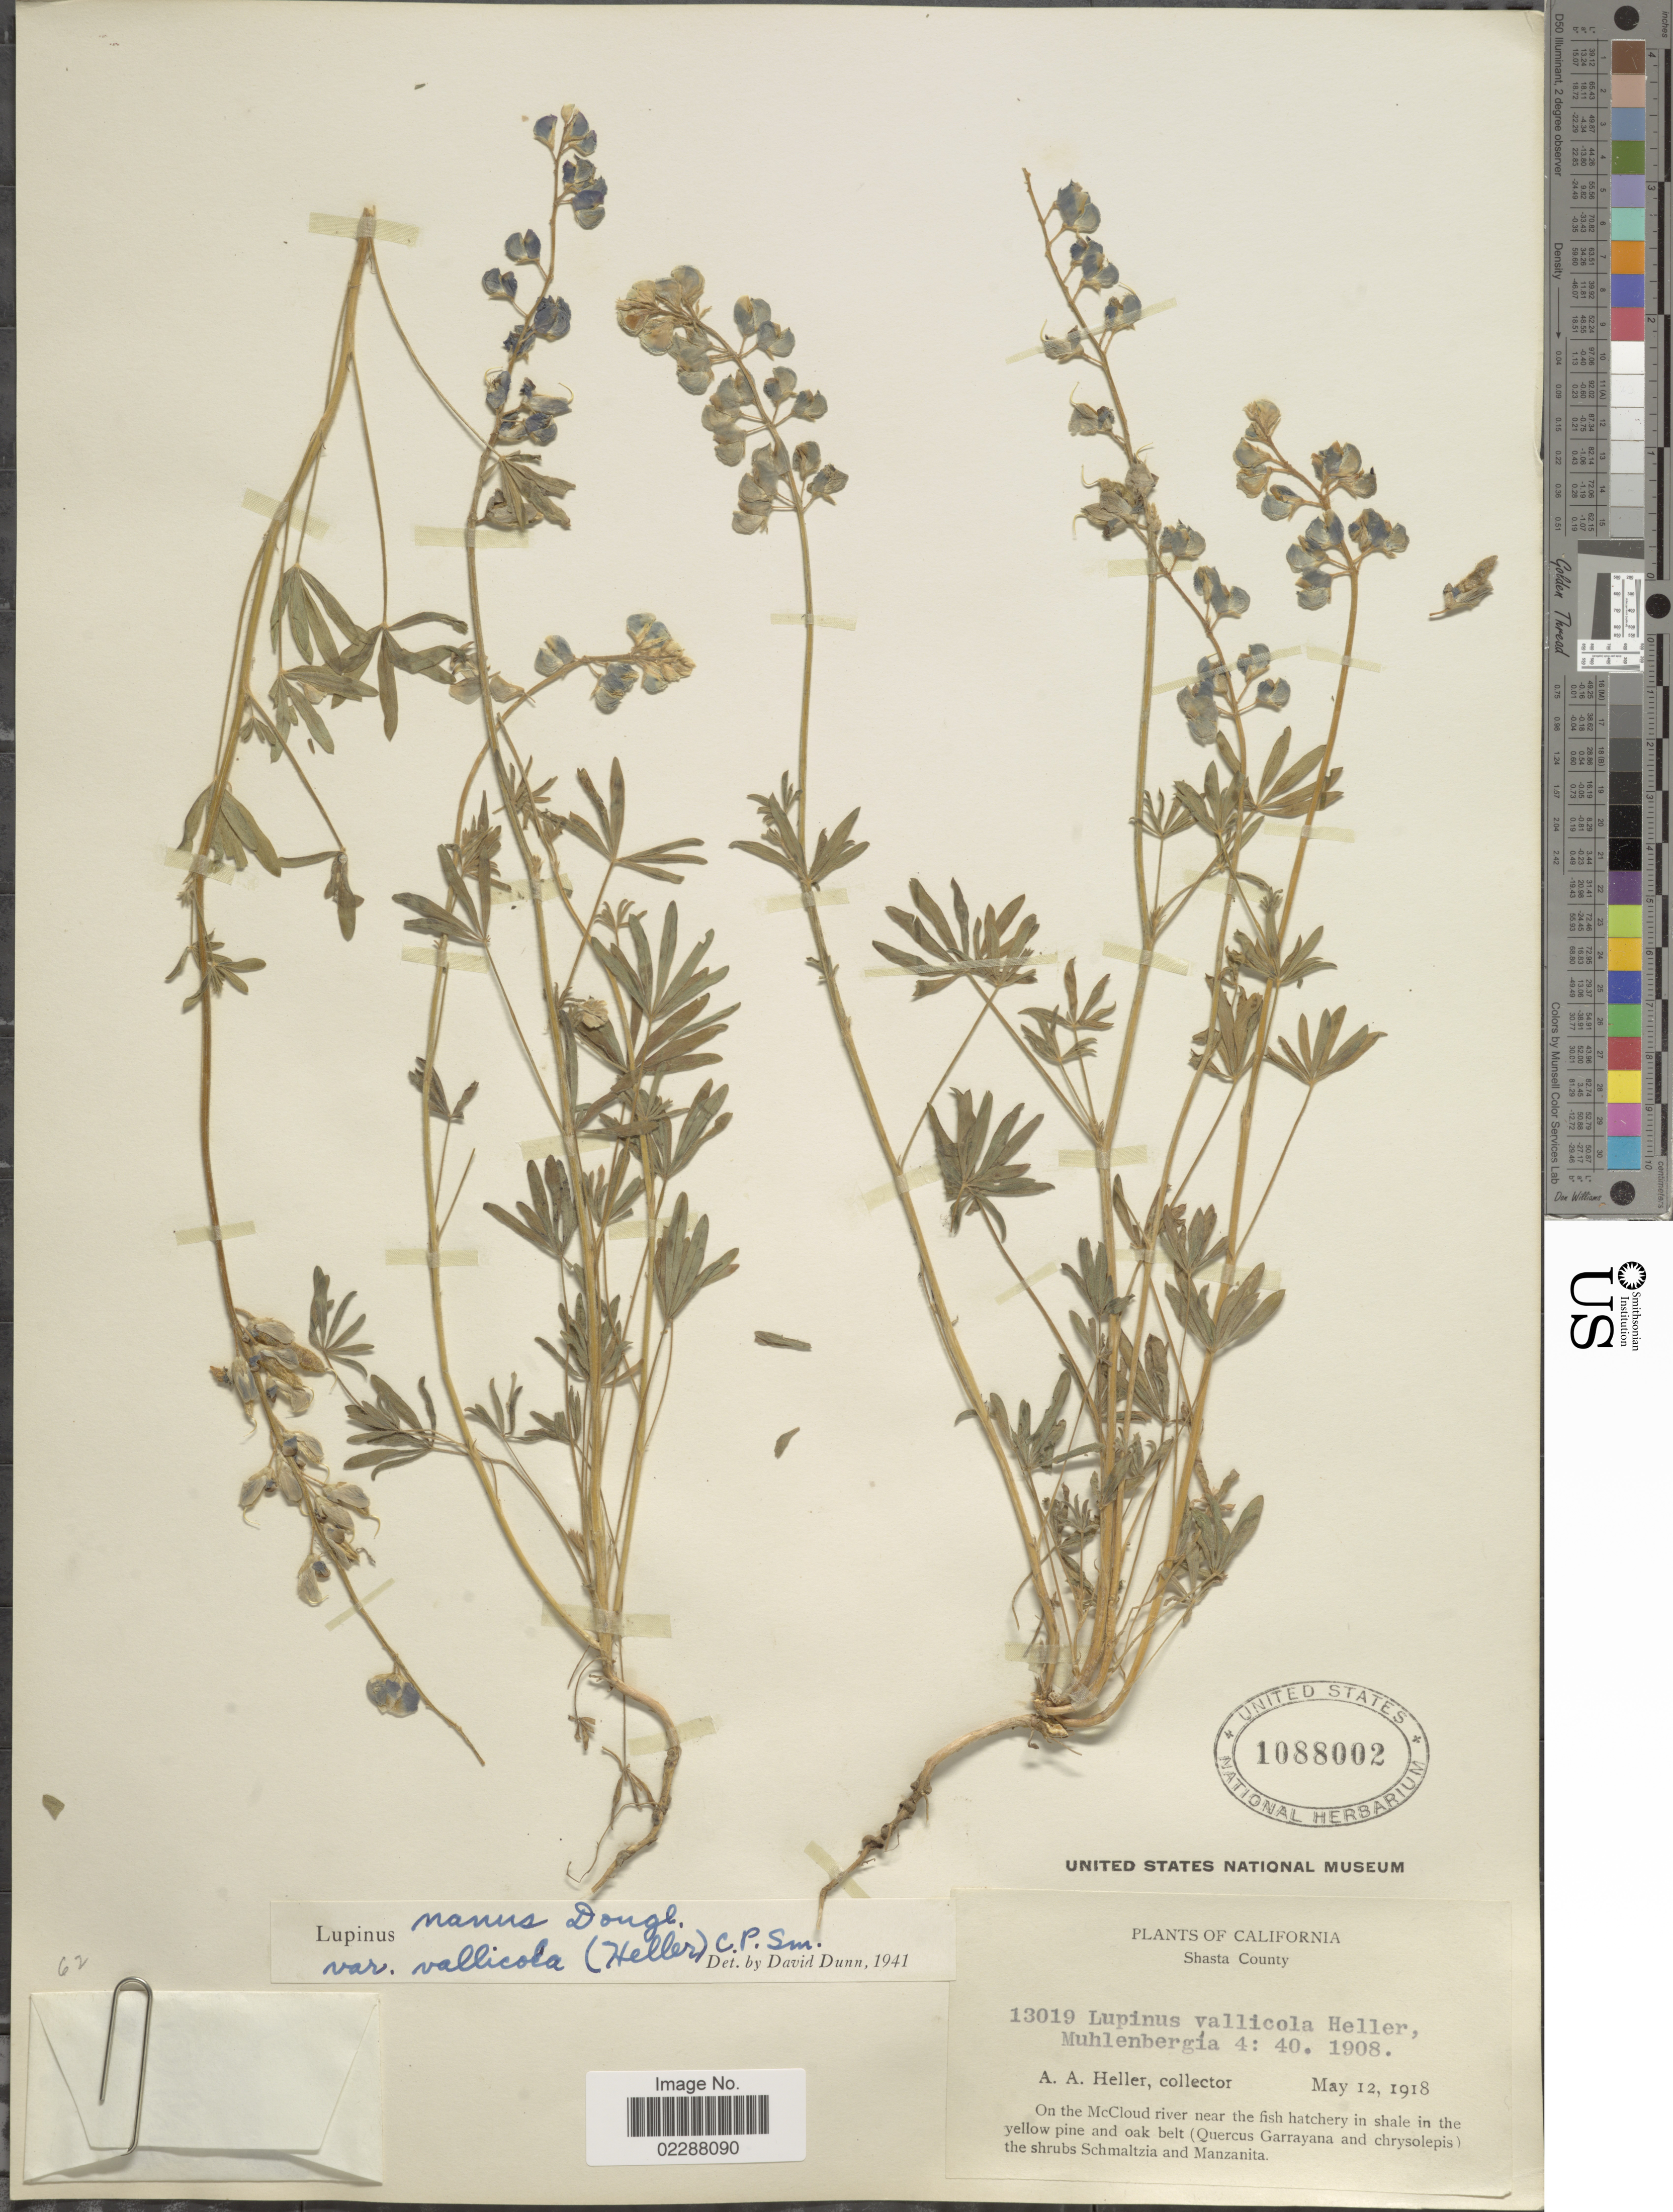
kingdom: Plantae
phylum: Tracheophyta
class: Magnoliopsida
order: Fabales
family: Fabaceae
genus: Lupinus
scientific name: Lupinus vallicola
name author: A. Heller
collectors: A. A. Heller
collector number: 13019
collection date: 1918-05-12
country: United States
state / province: California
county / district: Shasta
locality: Shasta County, On the McCloud river near the fish hatchery in shale in the yellow pine and oak belt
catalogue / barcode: US 1088002